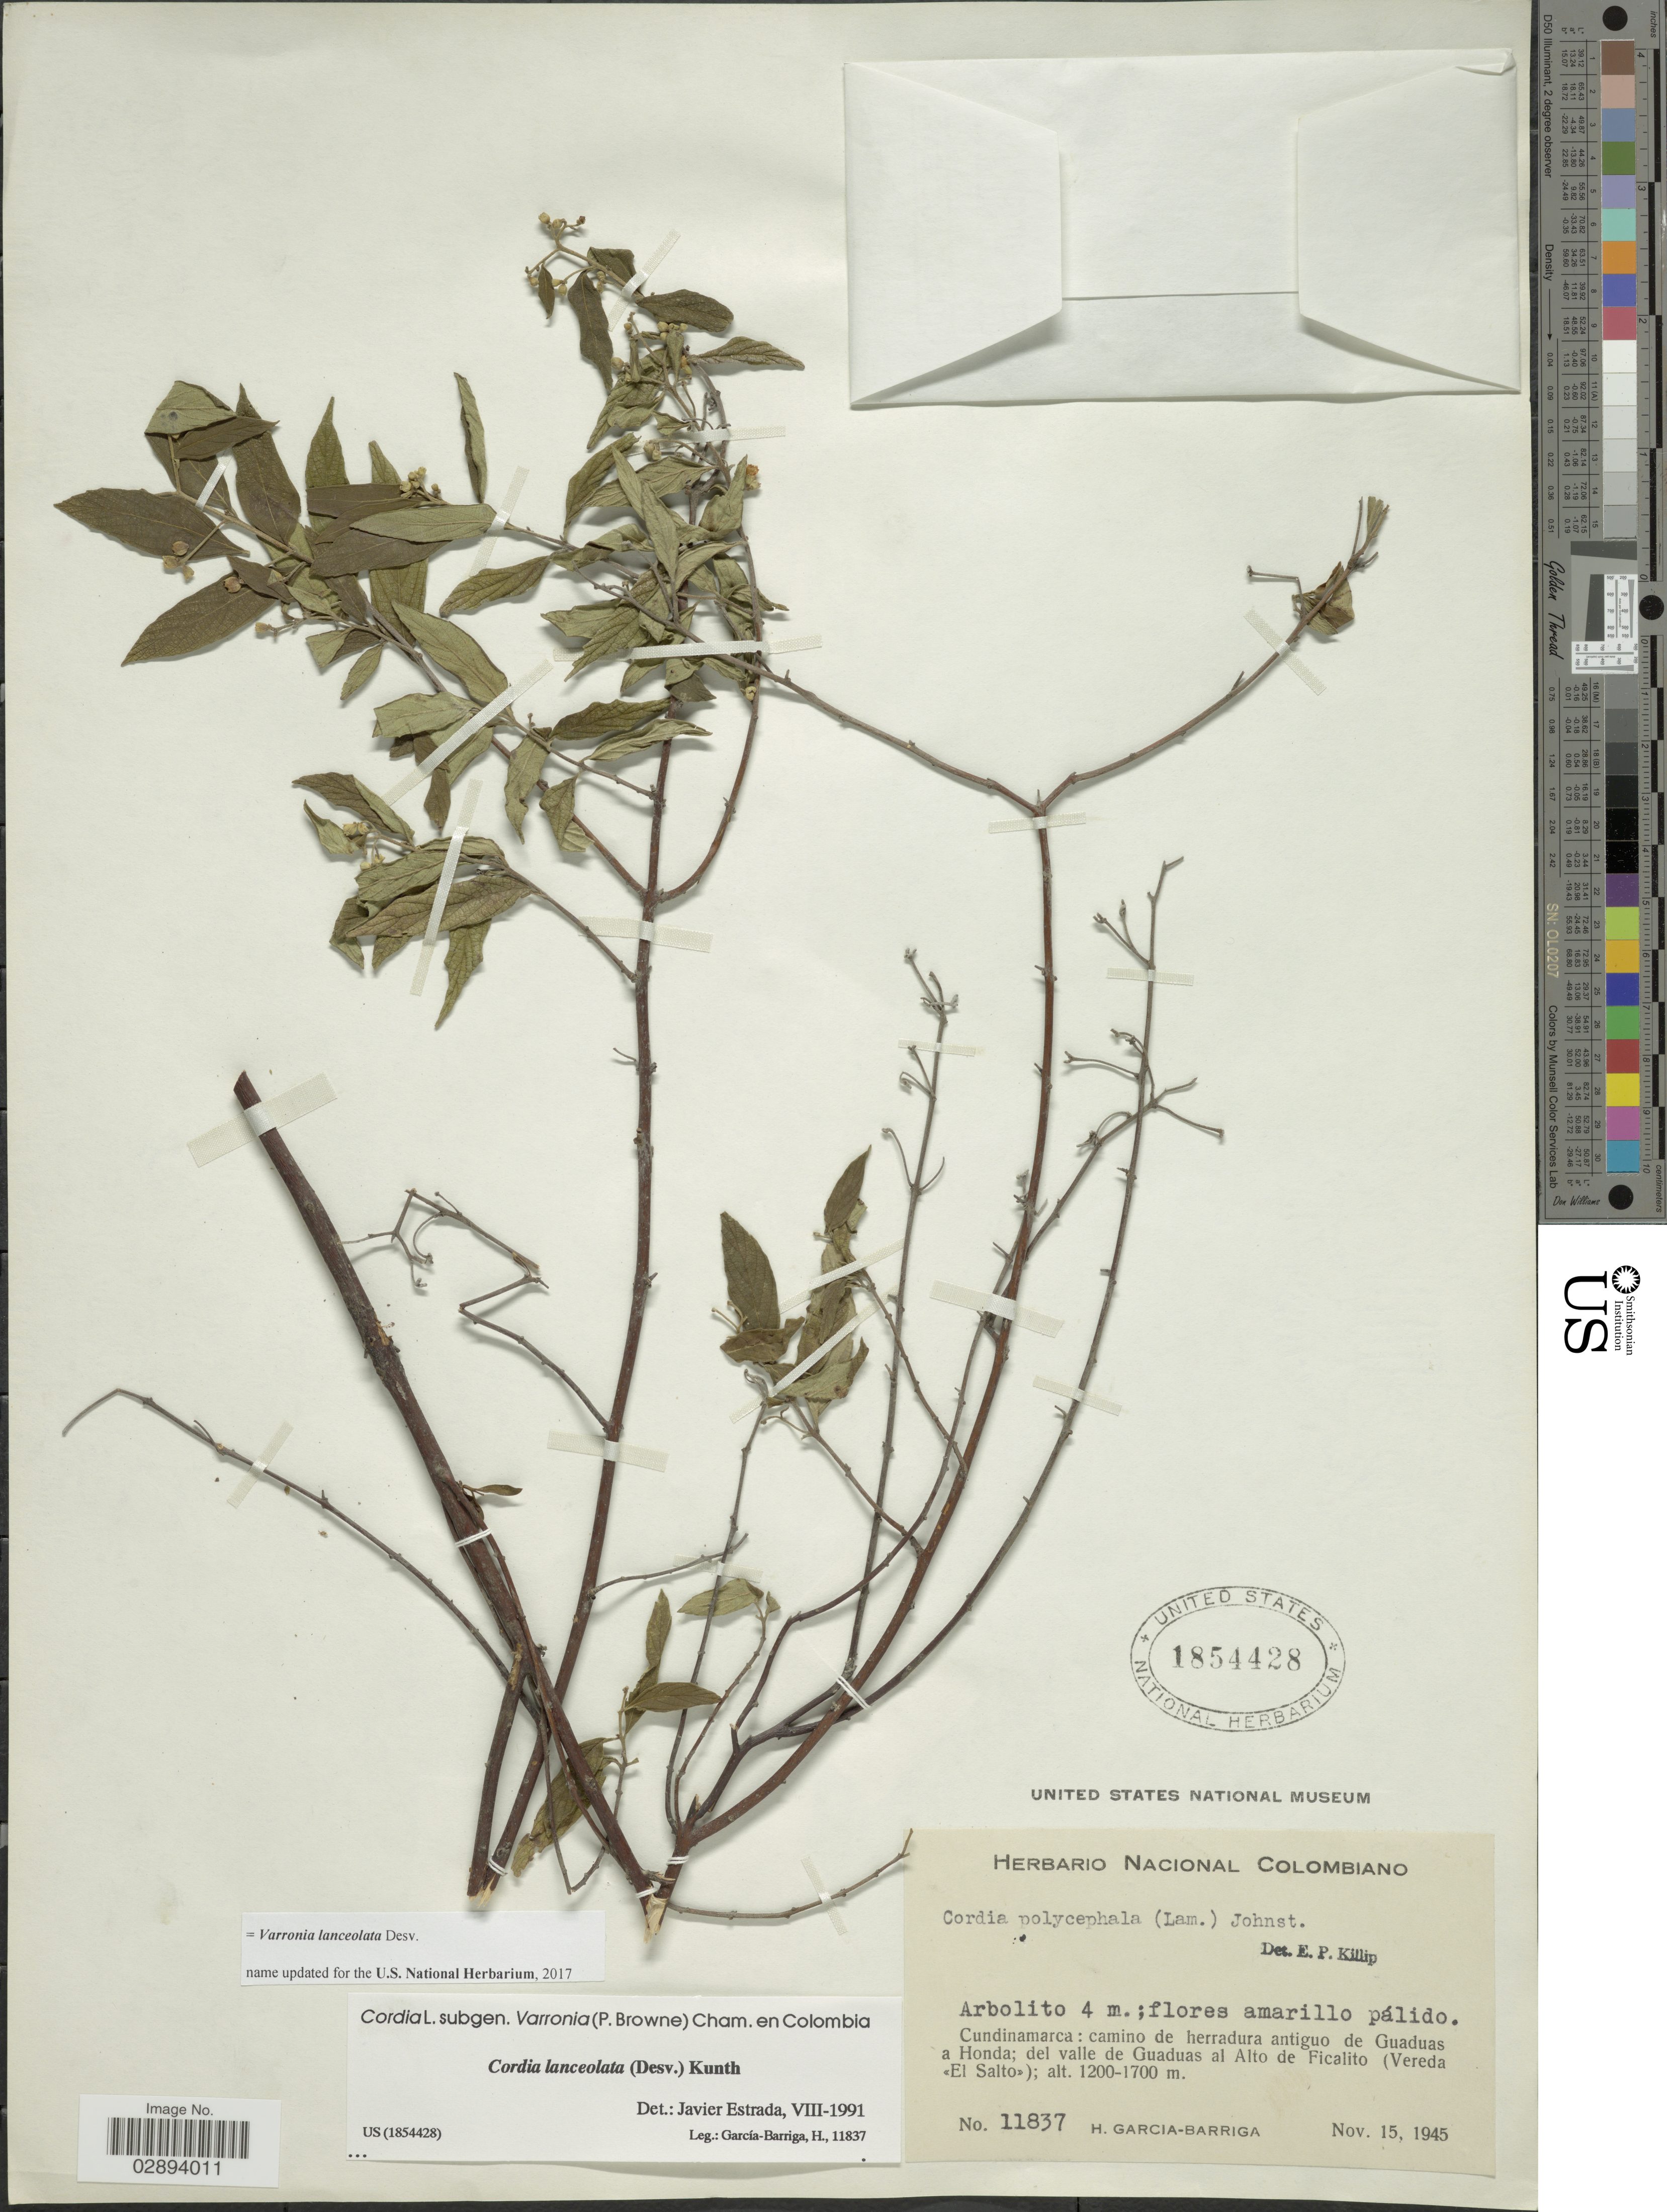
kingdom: Plantae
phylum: Tracheophyta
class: Magnoliopsida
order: Boraginales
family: Cordiaceae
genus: Varronia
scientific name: Varronia lanceolata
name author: Willd. ex Cham.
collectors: H. García Barriga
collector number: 11837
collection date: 1945-11-15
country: Colombia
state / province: Cundinamarca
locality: Camino de herradura antiguo de Guadas a Honda, del valle de Guadas al Alto de Ficalito (Vereda El Salto).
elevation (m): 1200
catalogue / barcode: US 1854428